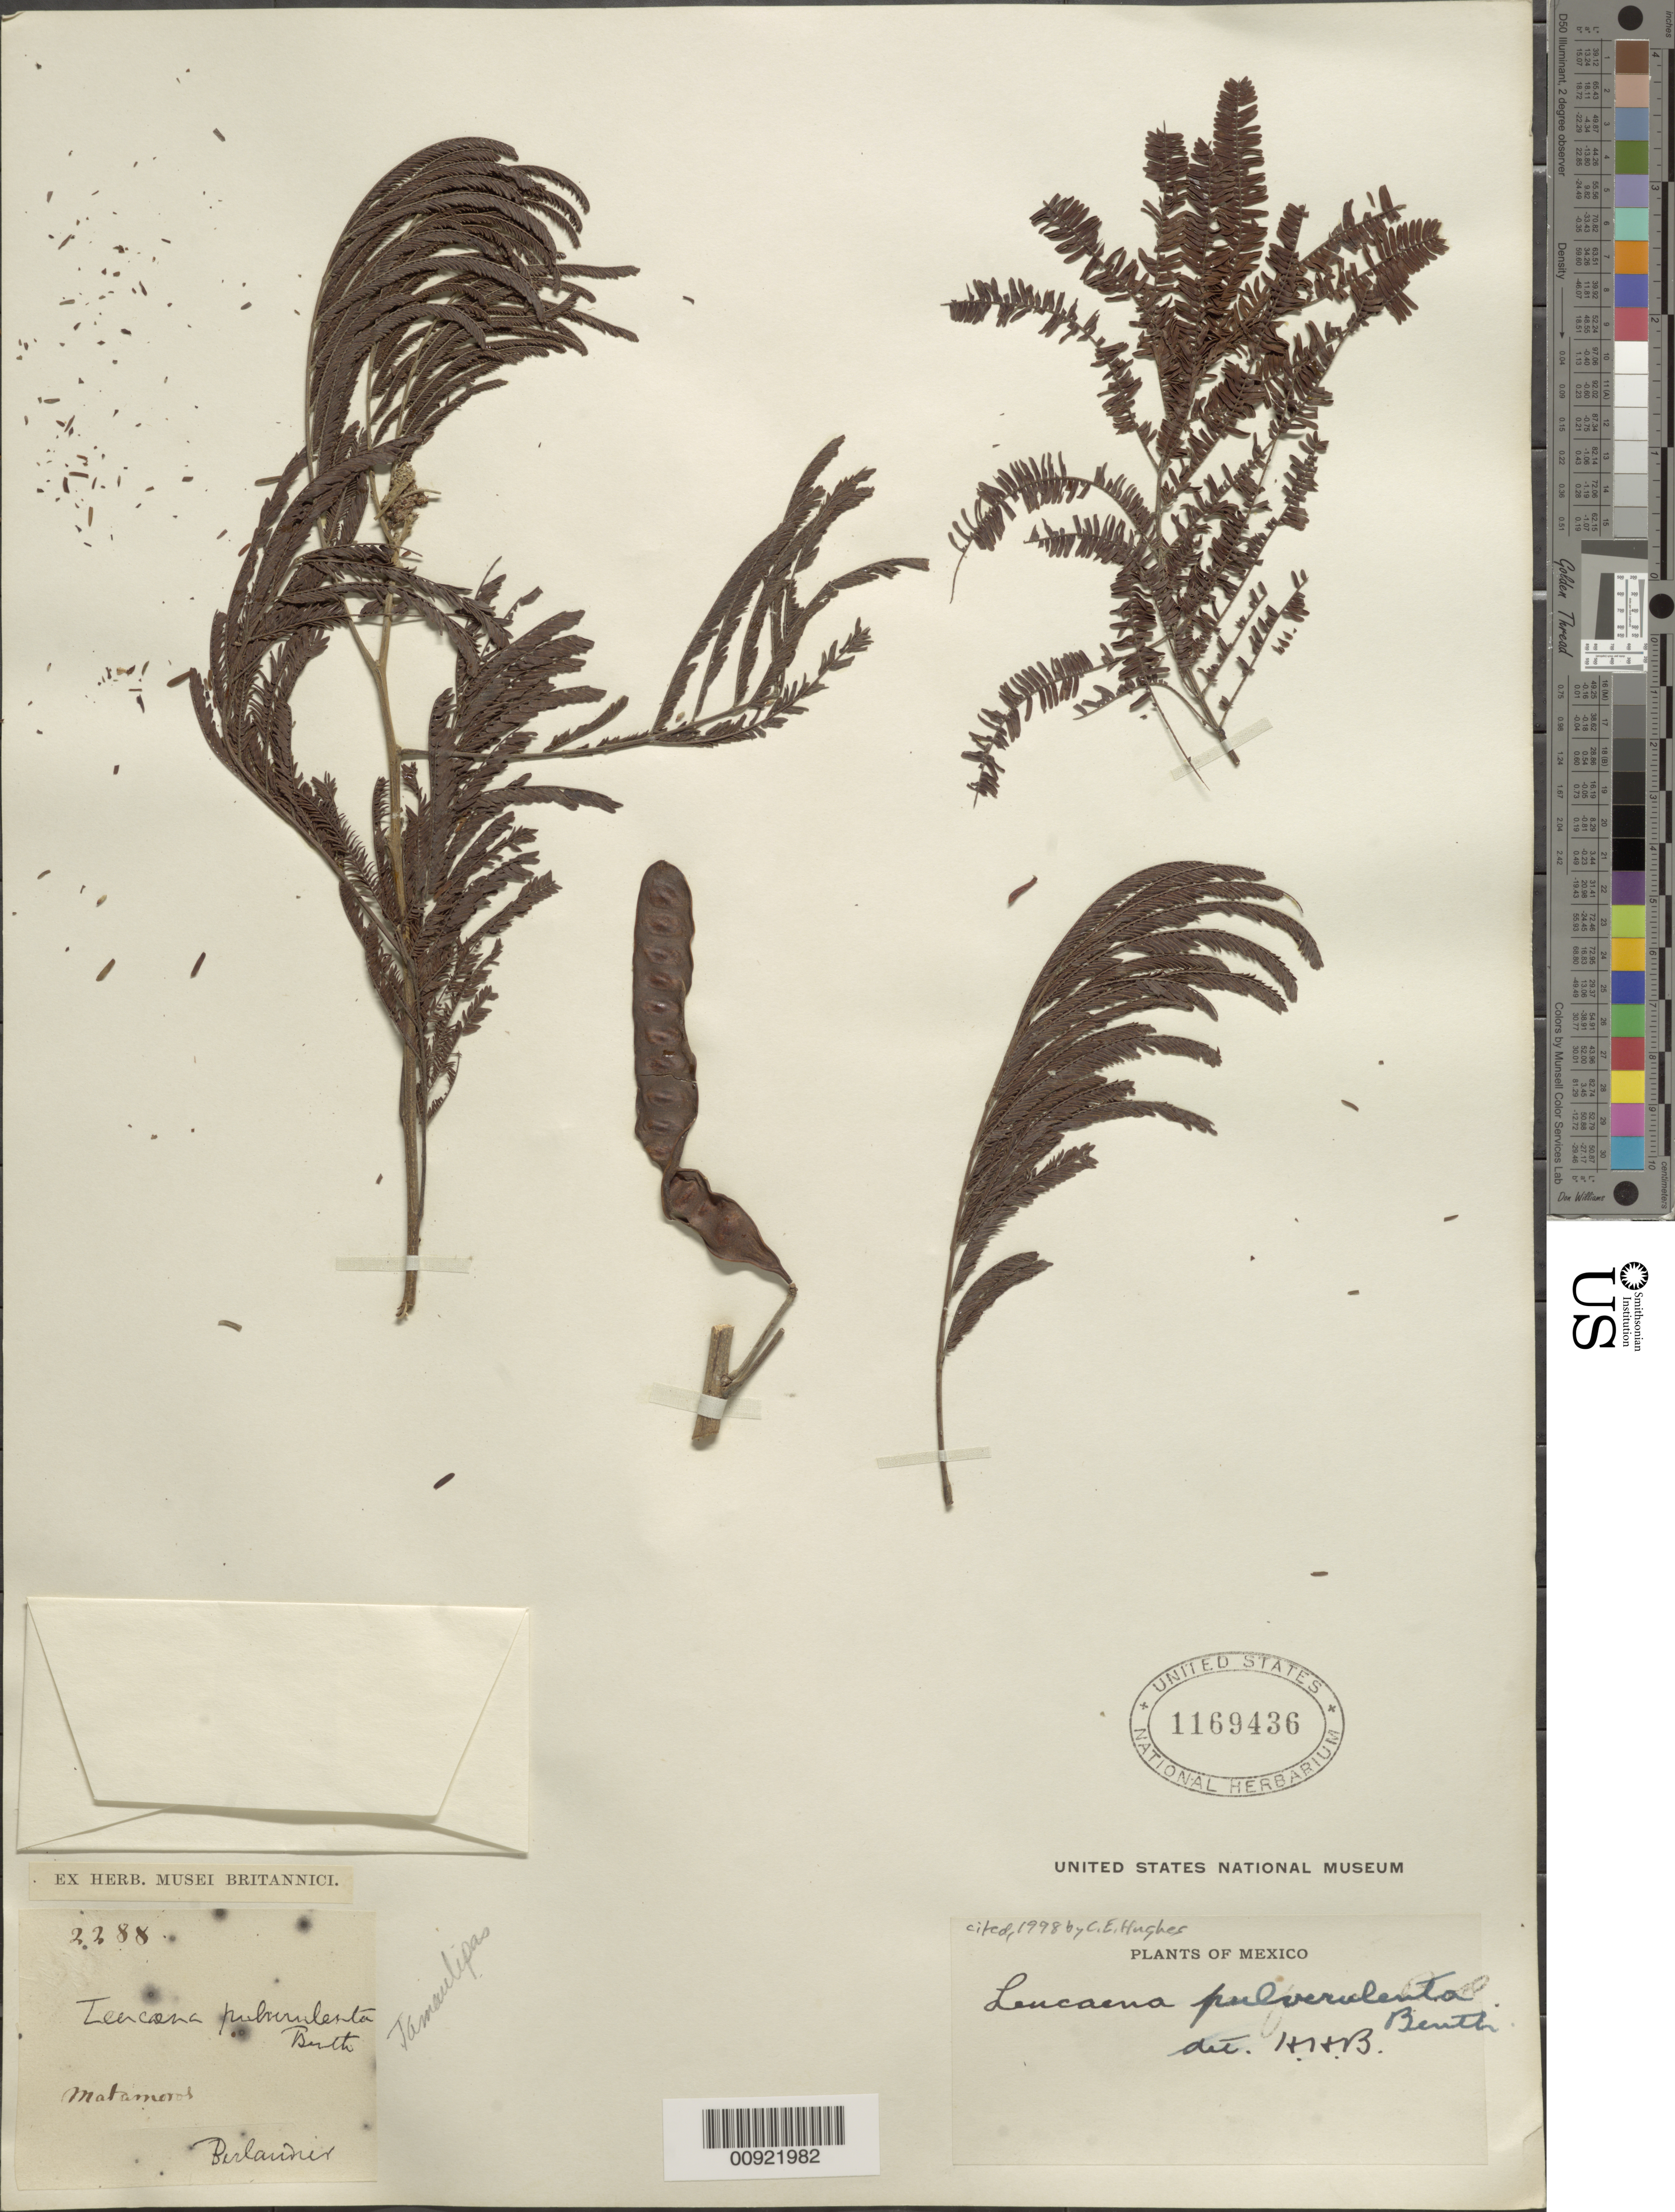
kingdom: Plantae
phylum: Tracheophyta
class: Magnoliopsida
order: Fabales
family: Fabaceae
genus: Leucaena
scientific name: Leucaena pulverulenta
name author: (Schltdl.) Benth.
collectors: J. L. Berlandier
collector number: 2288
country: Mexico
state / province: Tamaulipas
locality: Matamoros.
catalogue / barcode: US 1169436